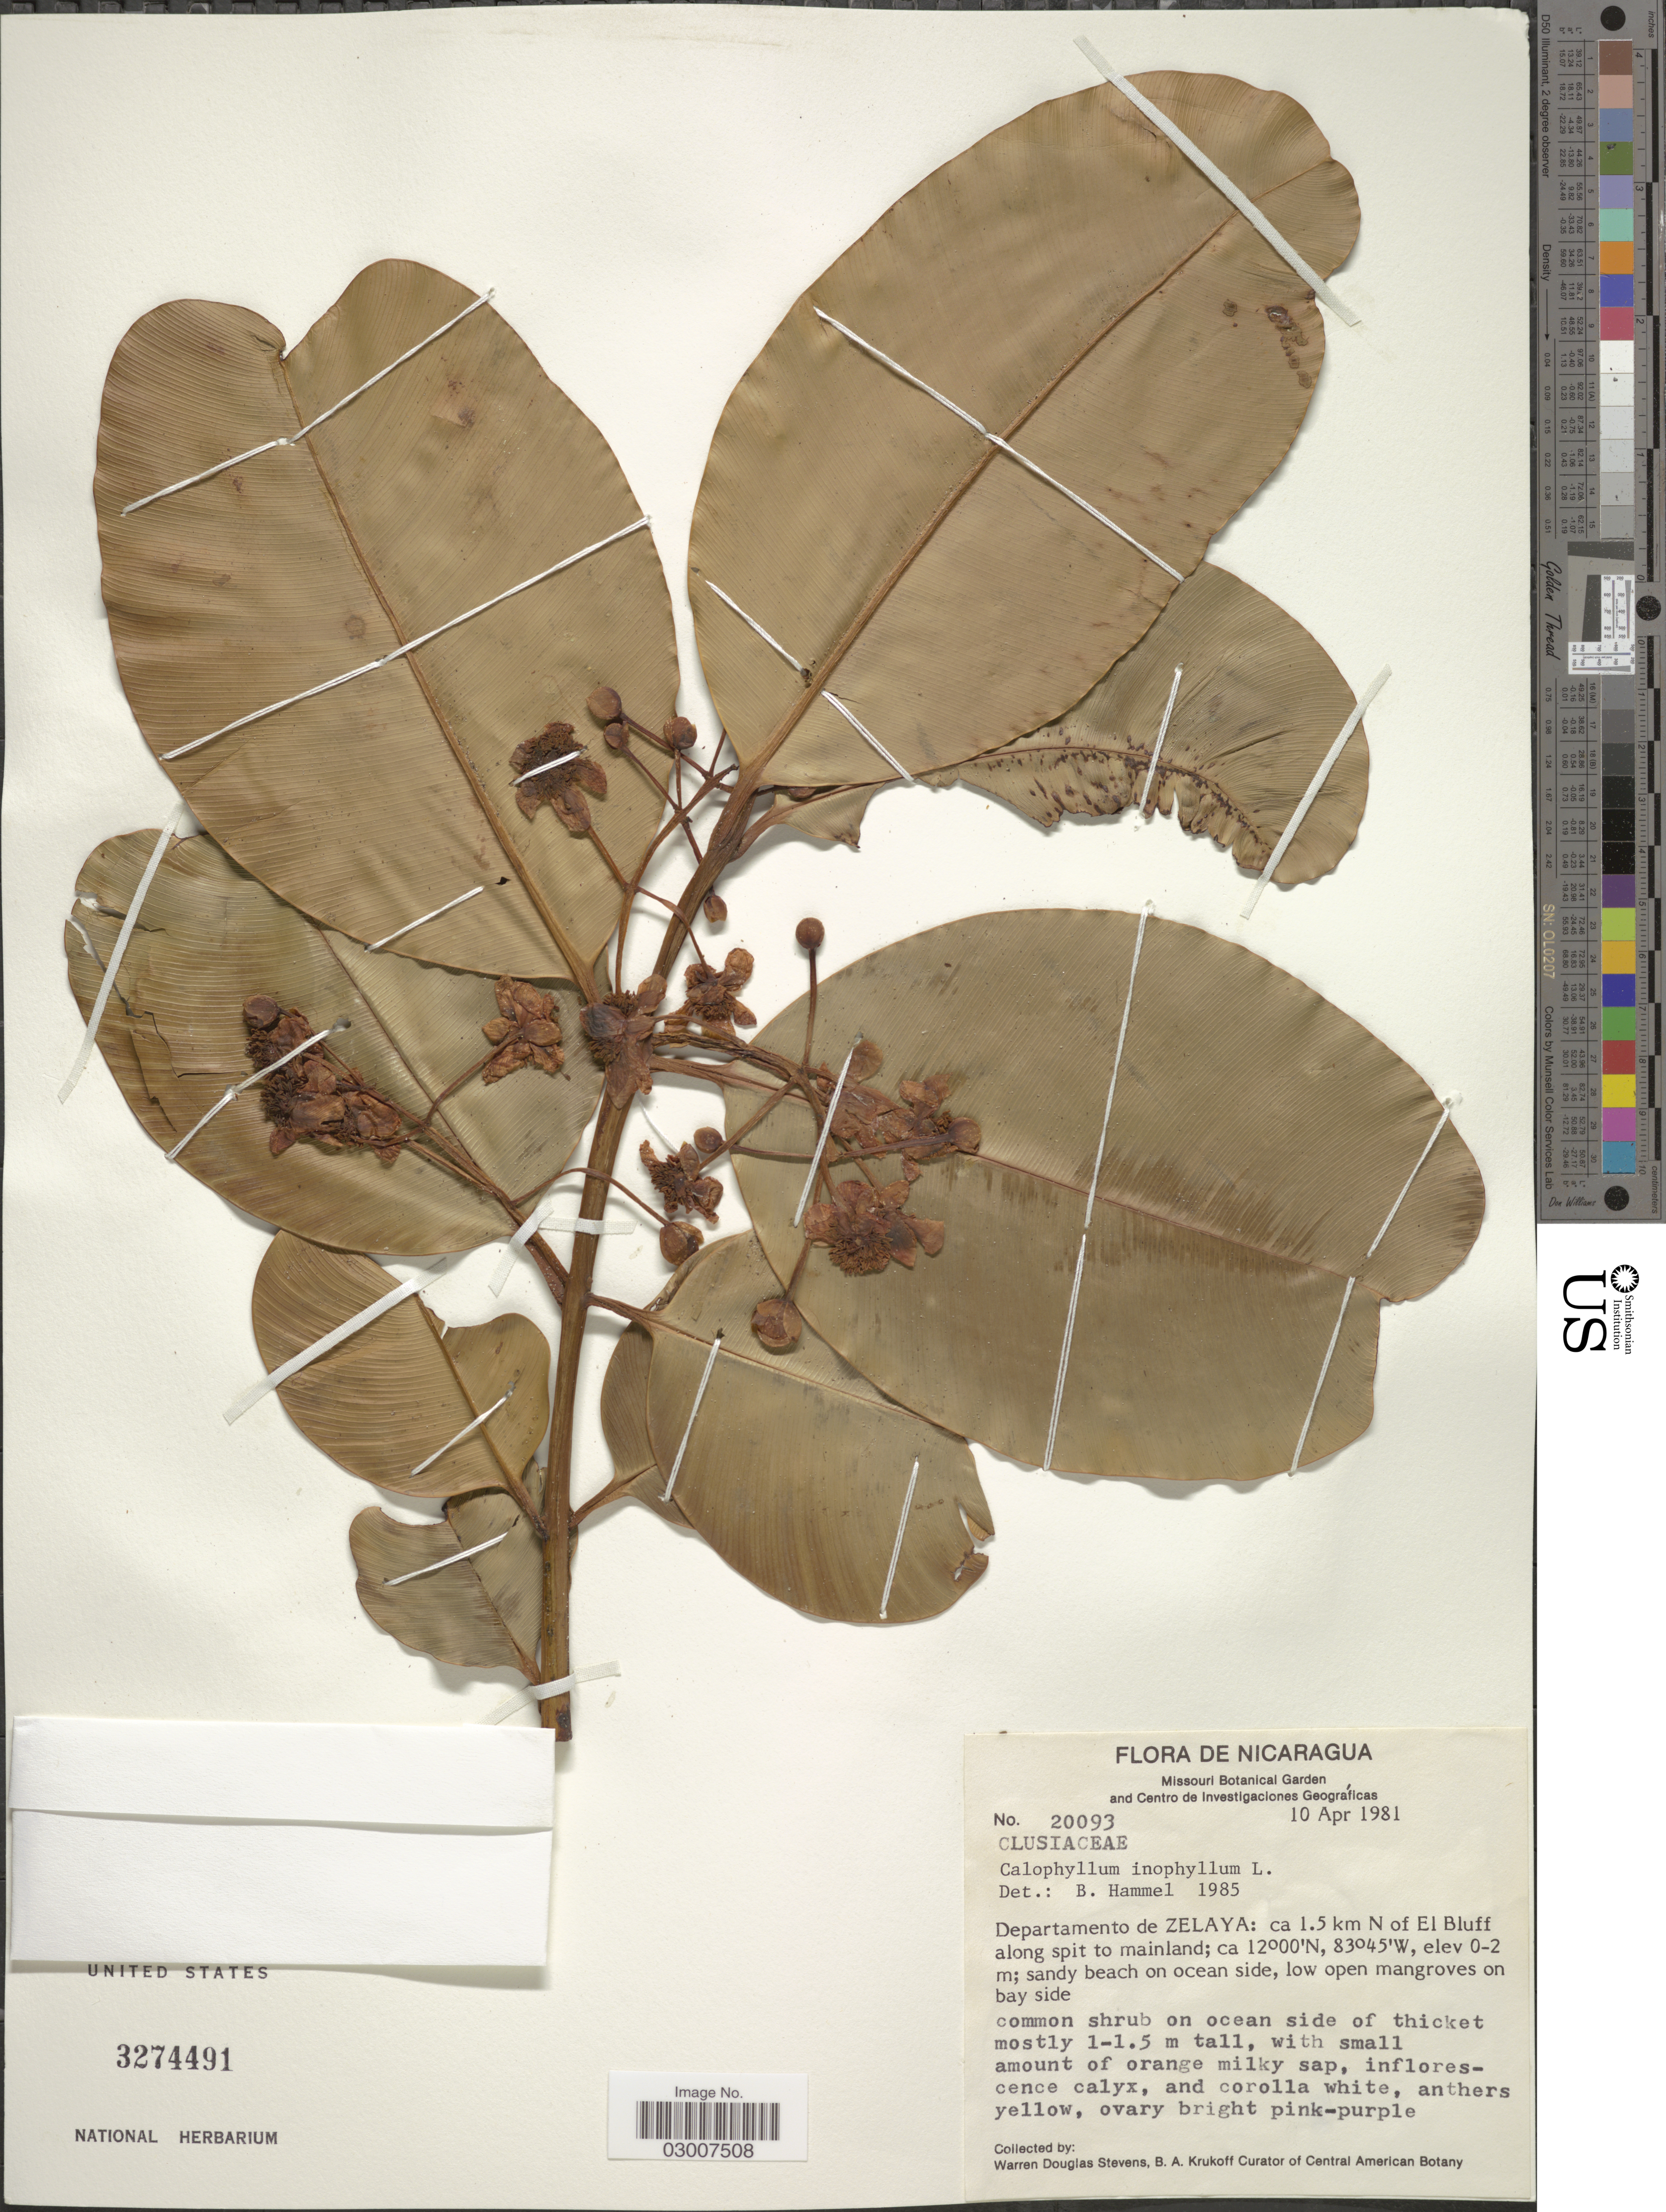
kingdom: Plantae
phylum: Tracheophyta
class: Magnoliopsida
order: Malpighiales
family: Calophyllaceae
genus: Calophyllum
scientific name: Calophyllum inophyllum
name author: L.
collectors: W. D. Stevens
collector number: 20093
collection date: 1981-04-10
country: Nicaragua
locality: Departamento de Zelaya: ca. 1.5 km N of El Bluff along spit to mainland.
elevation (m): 0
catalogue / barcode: US 3274491